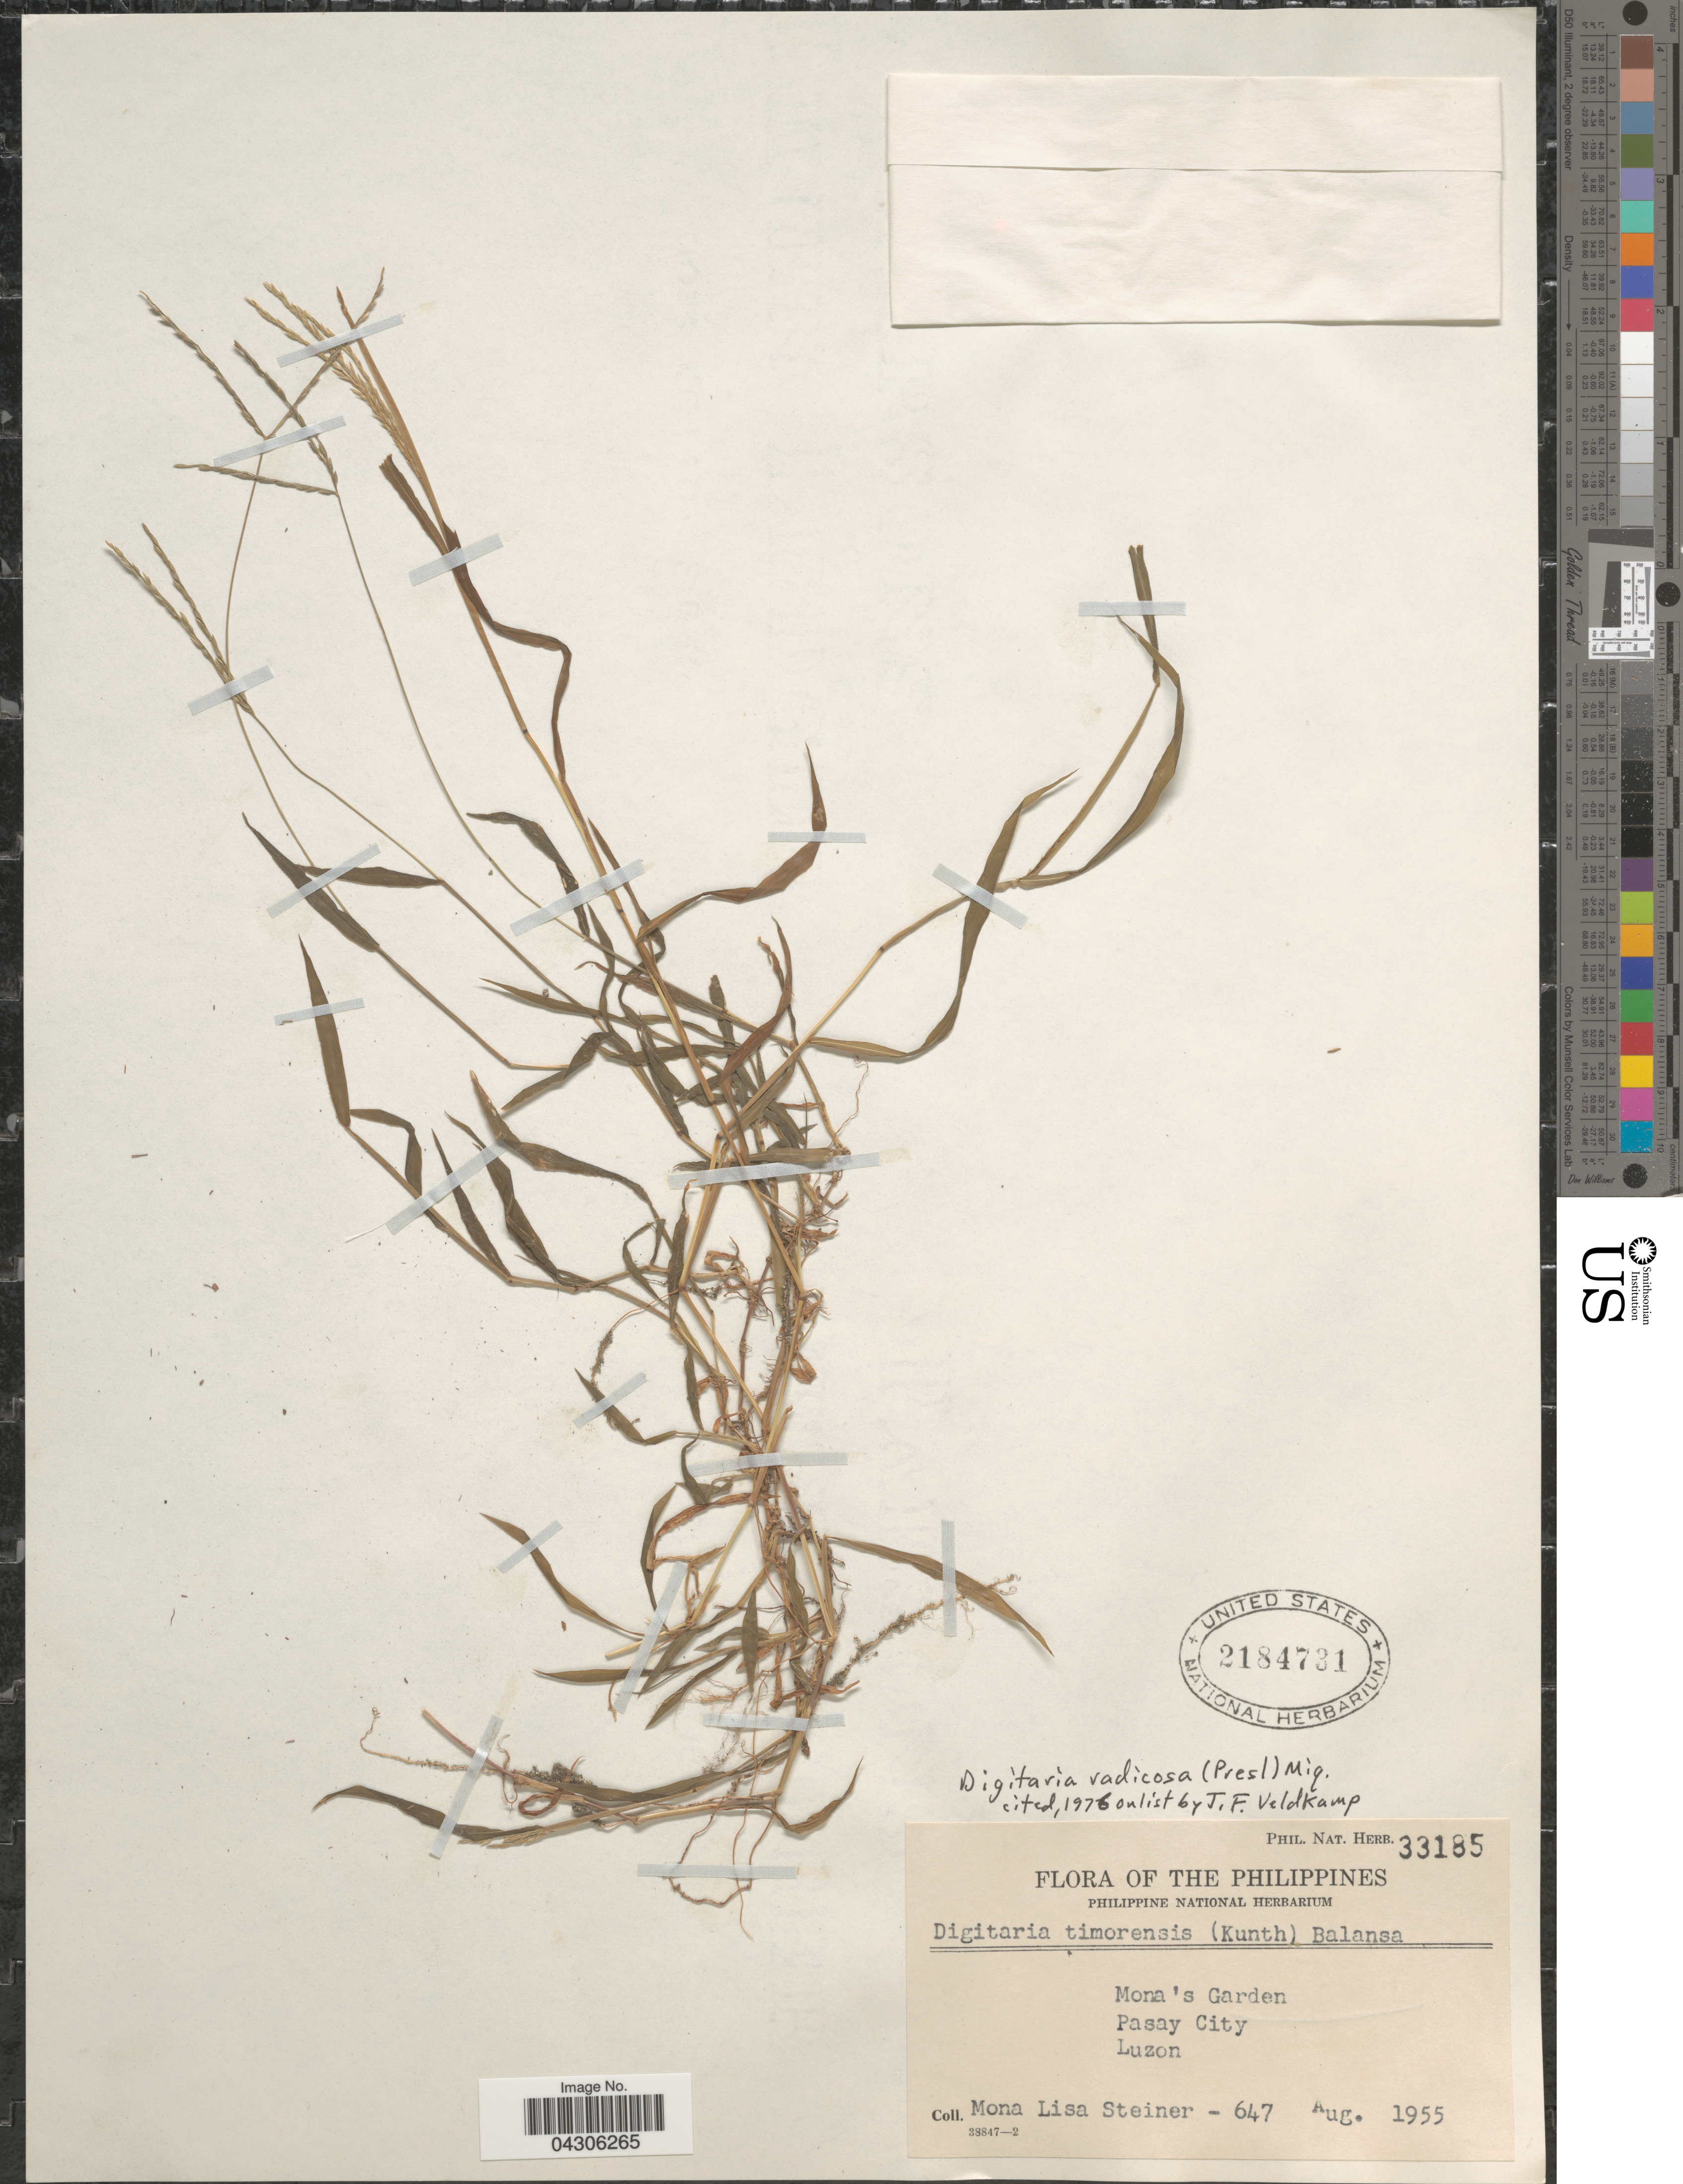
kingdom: Plantae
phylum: Tracheophyta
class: Liliopsida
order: Poales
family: Poaceae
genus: Digitaria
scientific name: Digitaria radicosa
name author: (J. Presl) Miq.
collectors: M. Steiner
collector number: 647/Phil. Nat. Herb. 33185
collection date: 1955-08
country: Philippines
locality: Mona's Garden. Pasay City. Luzon.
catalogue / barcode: US 2184731